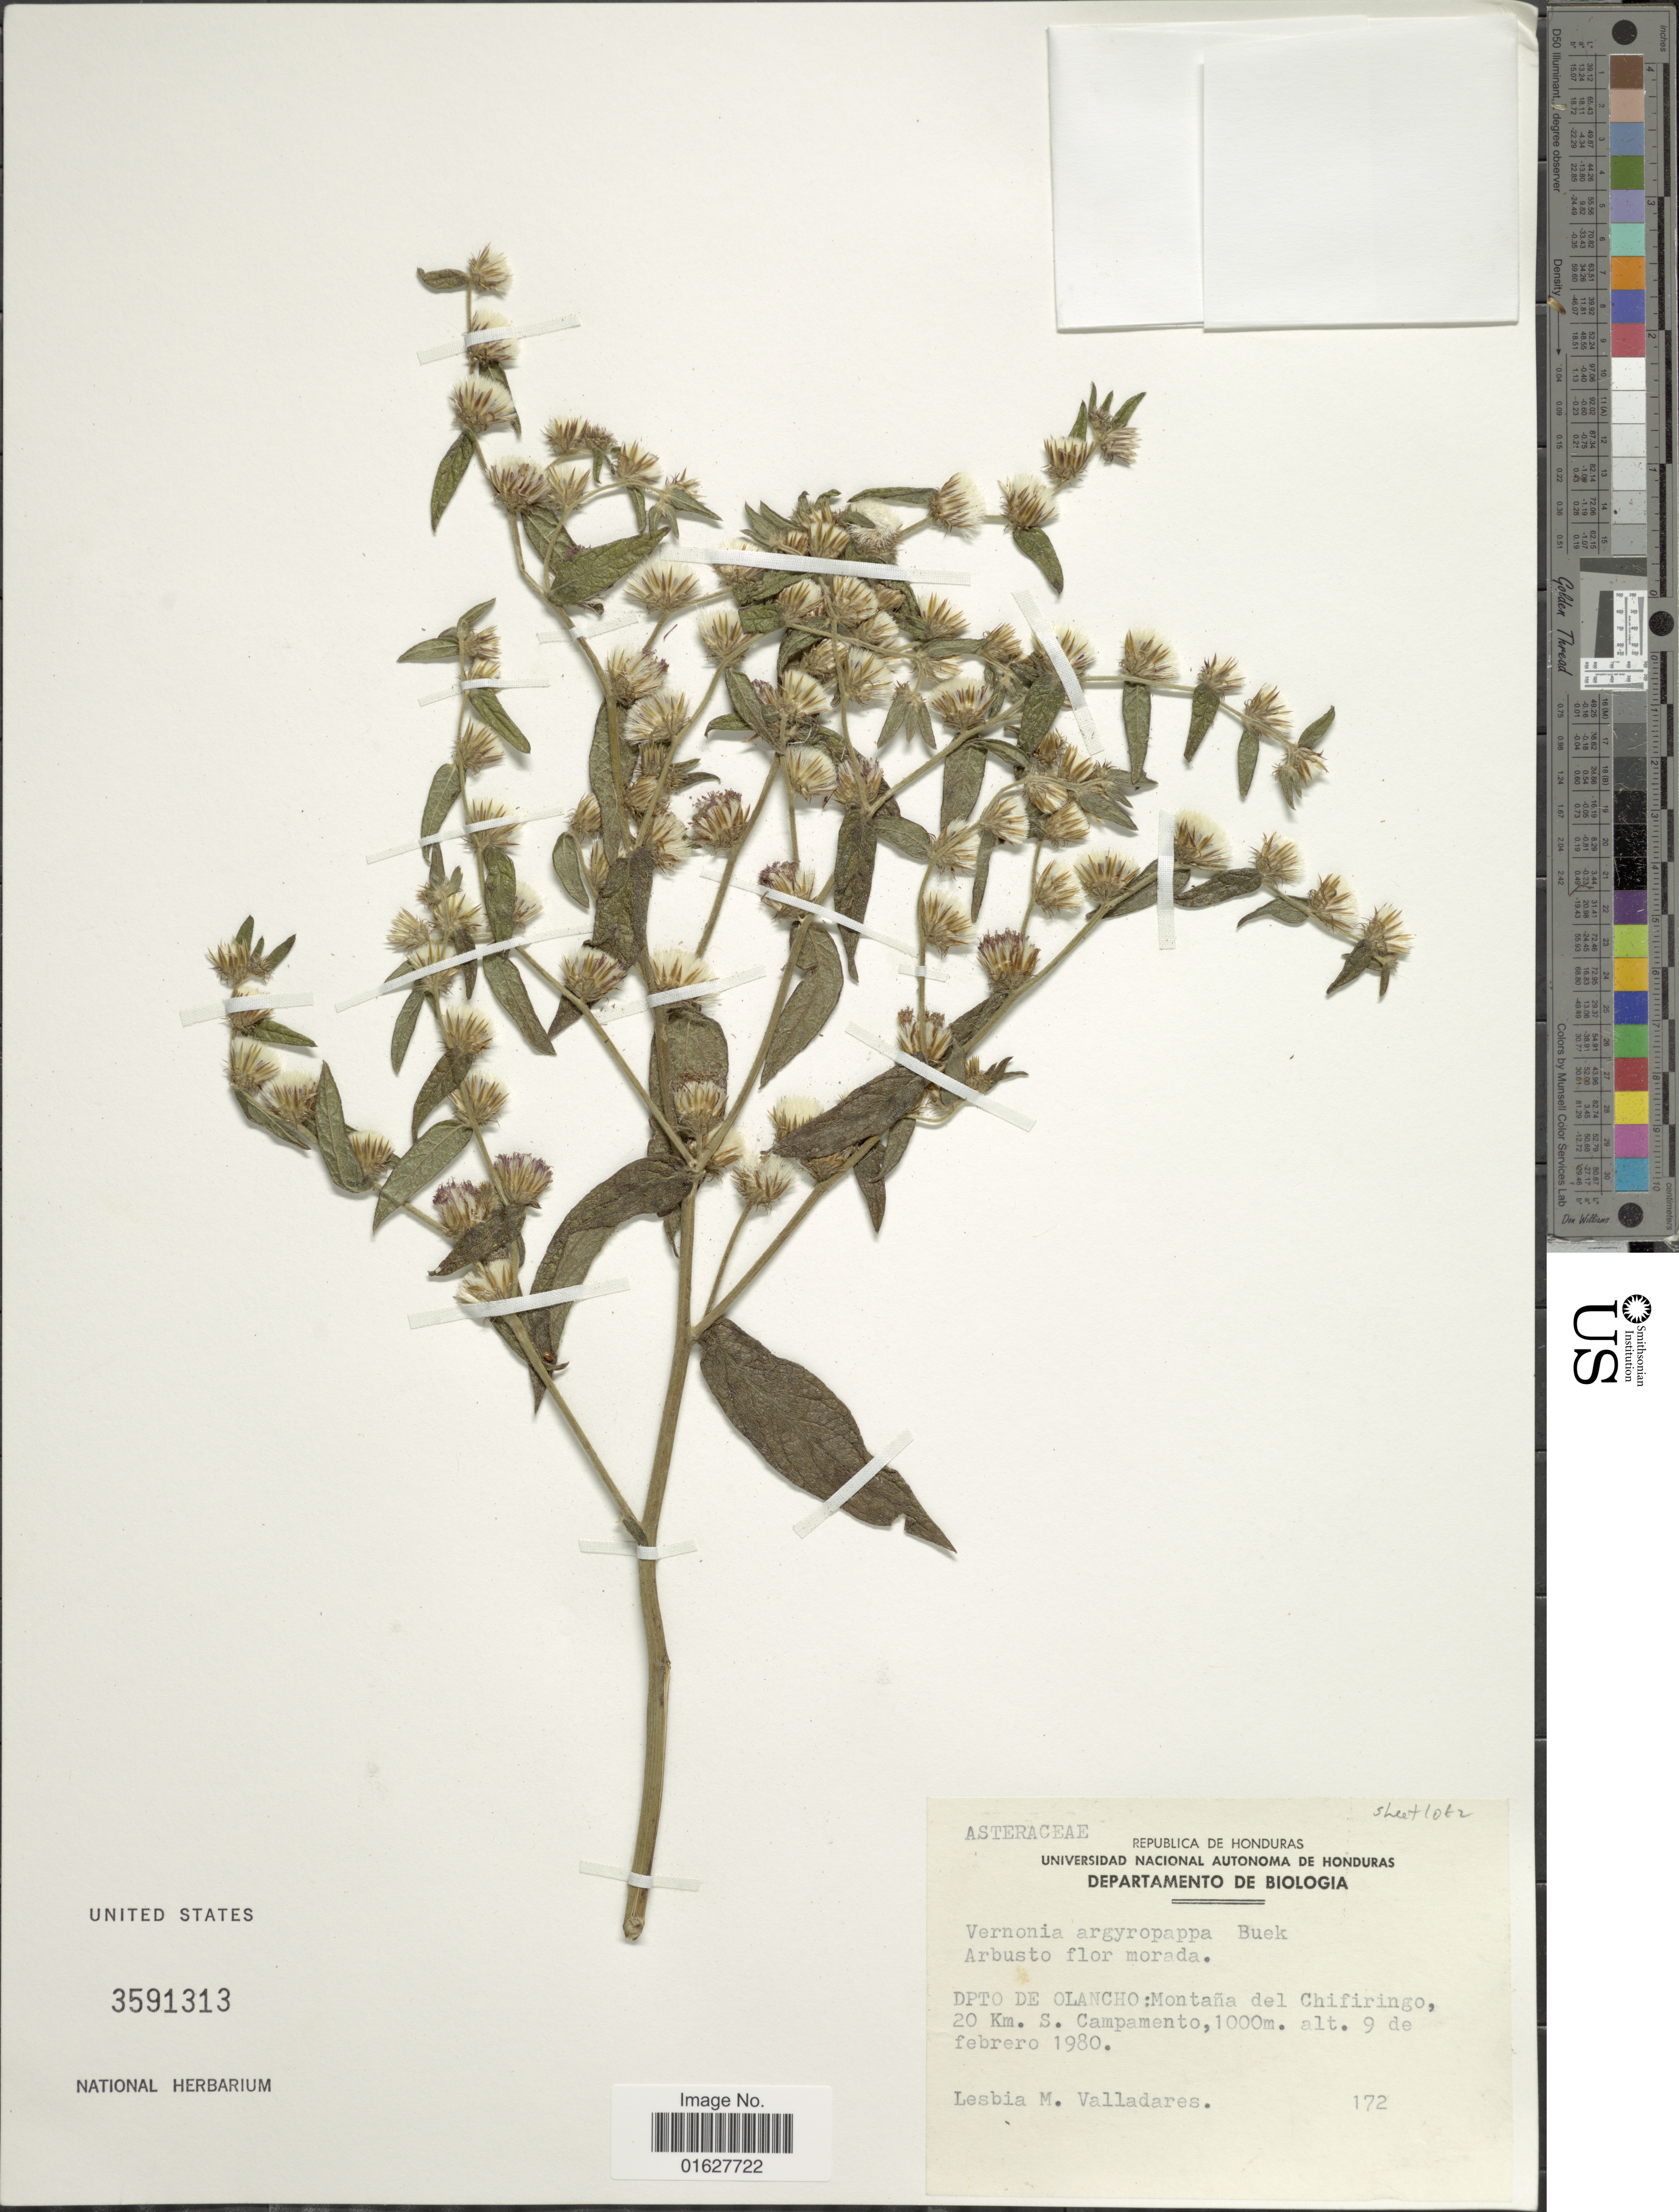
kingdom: Plantae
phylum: Tracheophyta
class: Magnoliopsida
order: Asterales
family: Asteraceae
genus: Lepidaploa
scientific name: Lepidaploa salzmannii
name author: (DC.) H. Rob.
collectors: M. Valladares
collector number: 172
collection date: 1980-02-09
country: Honduras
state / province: Olancho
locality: Dpto de Olancho: Montañ del Chifiringo, 20 Km. S. Campamento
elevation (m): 1000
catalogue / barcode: US 3591313